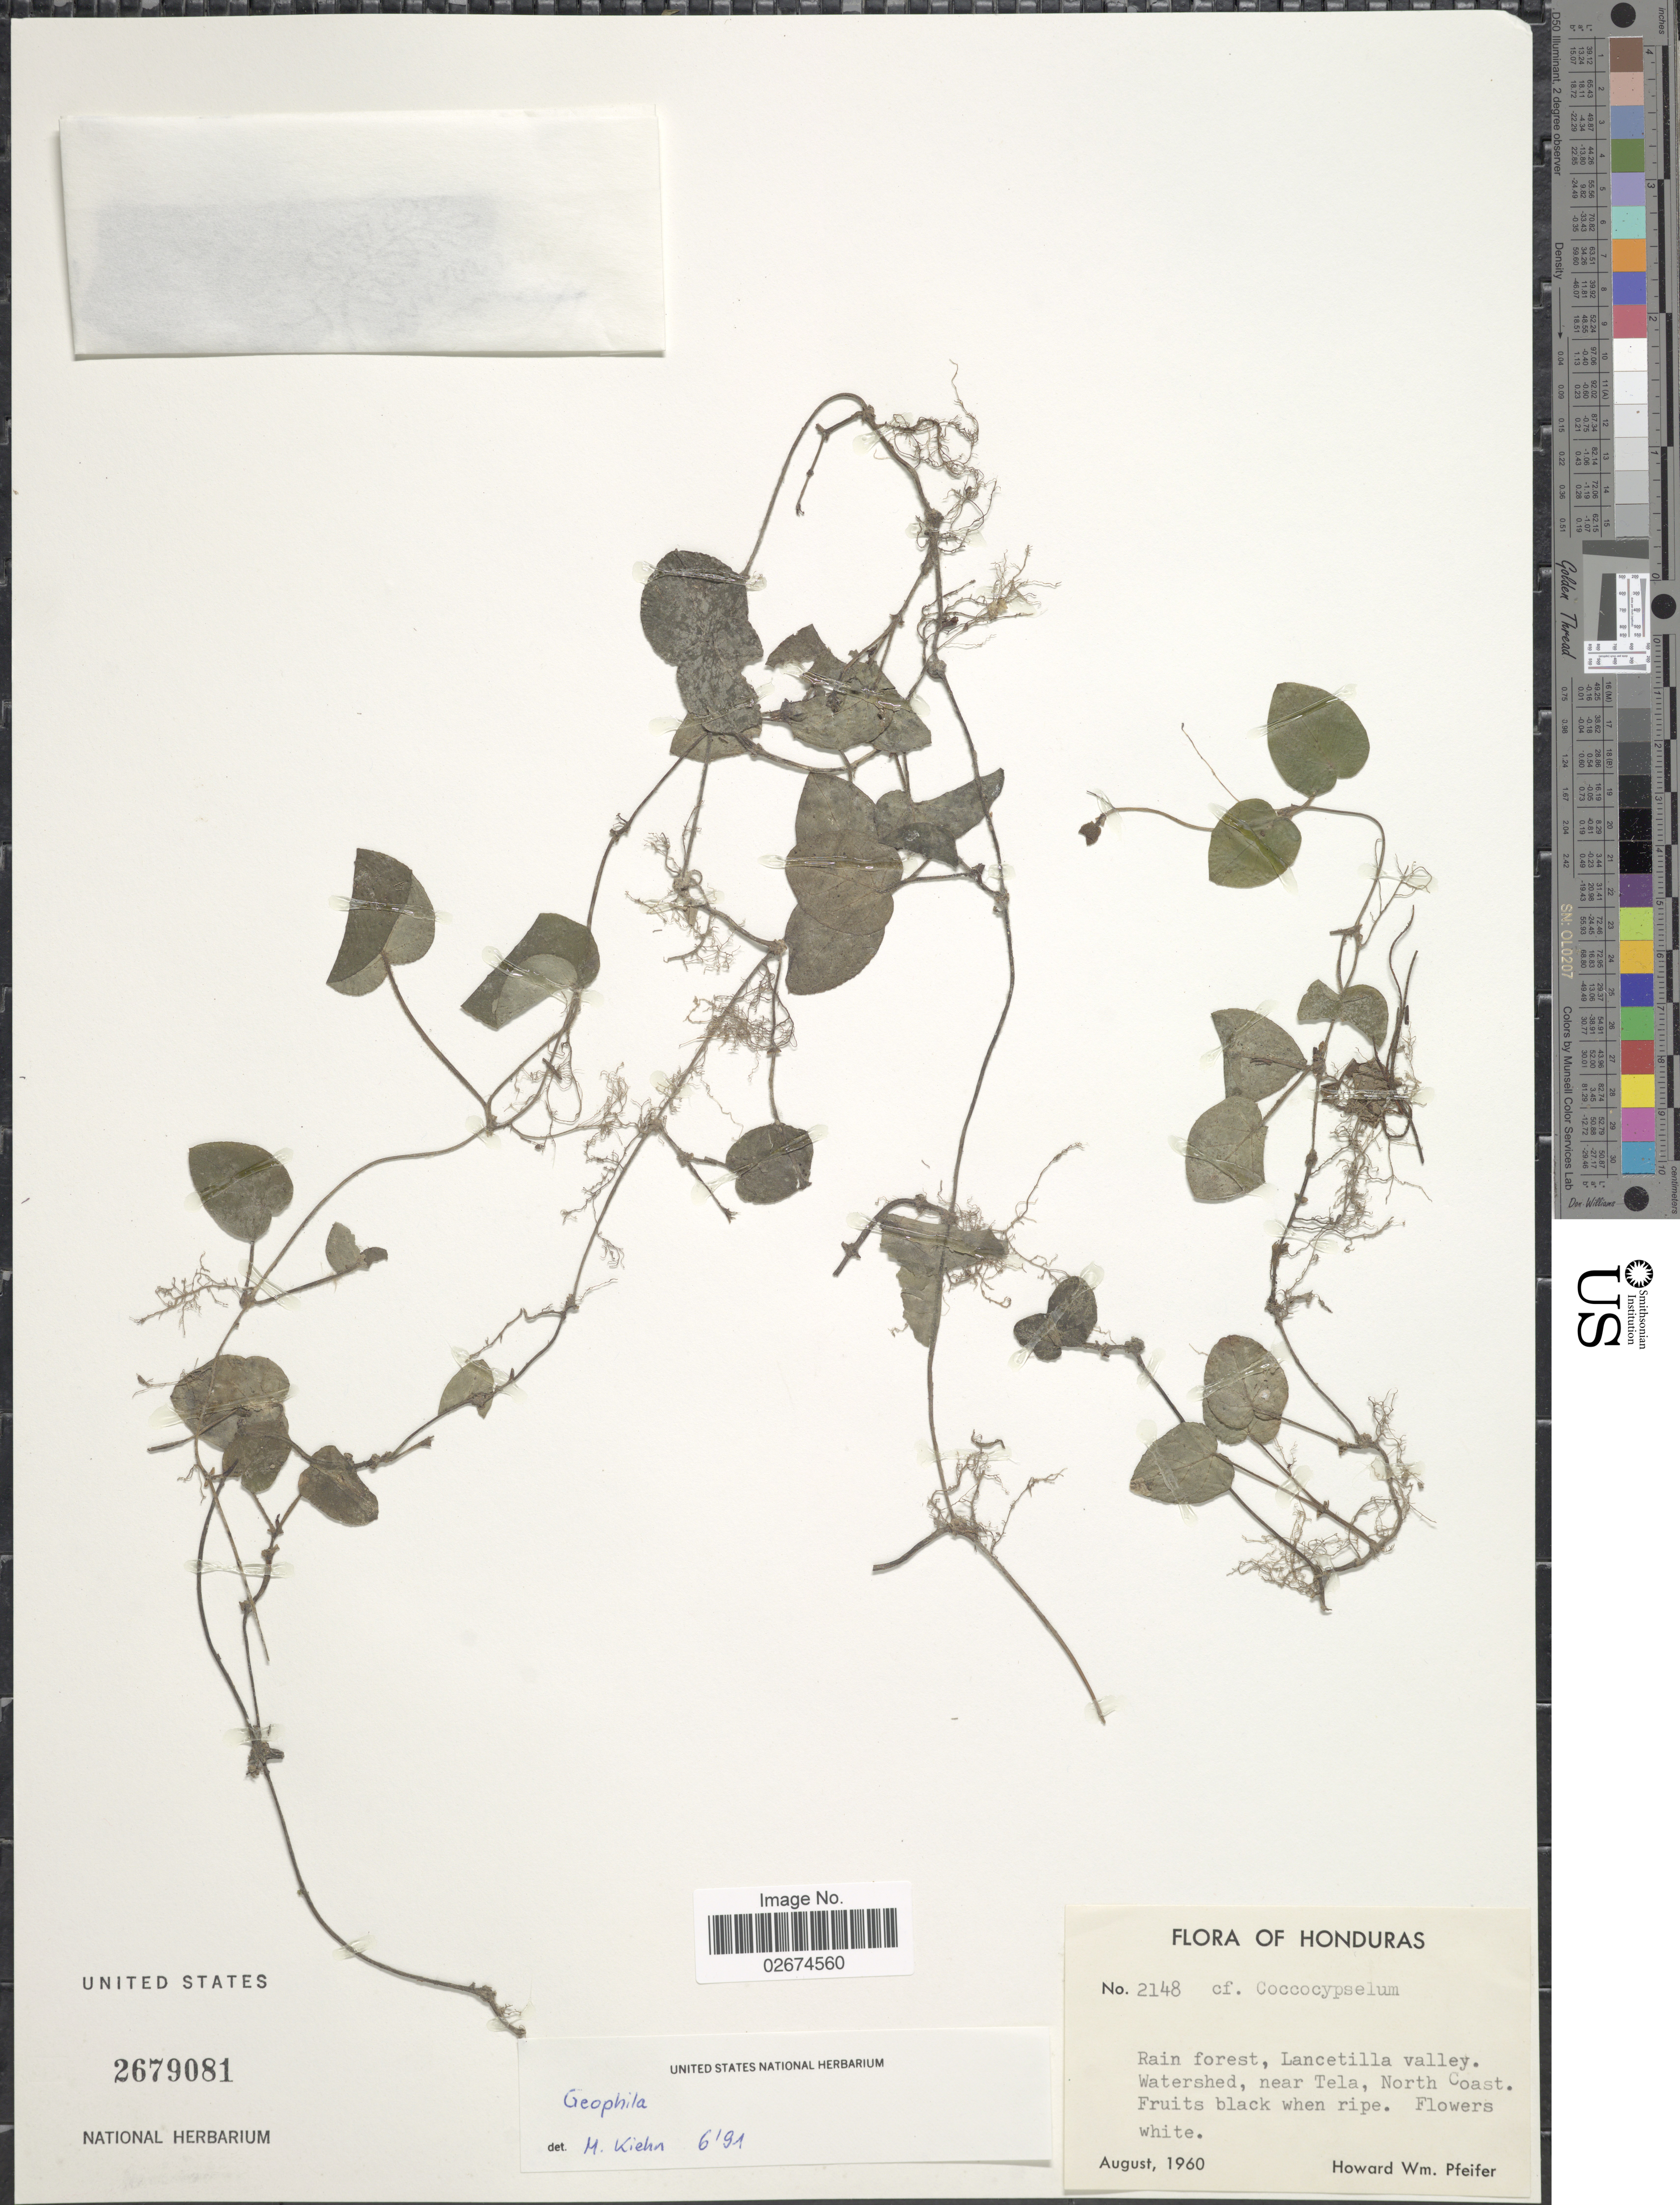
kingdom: Plantae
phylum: Tracheophyta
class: Magnoliopsida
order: Gentianales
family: Rubiaceae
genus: Geophila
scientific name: Geophila sp.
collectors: H. W. Pfeifer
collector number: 2148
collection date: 1960-08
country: Honduras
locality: Rain forest, Lancetilla valley. Watershed, near Tela, North Coast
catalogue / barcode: US 2679081